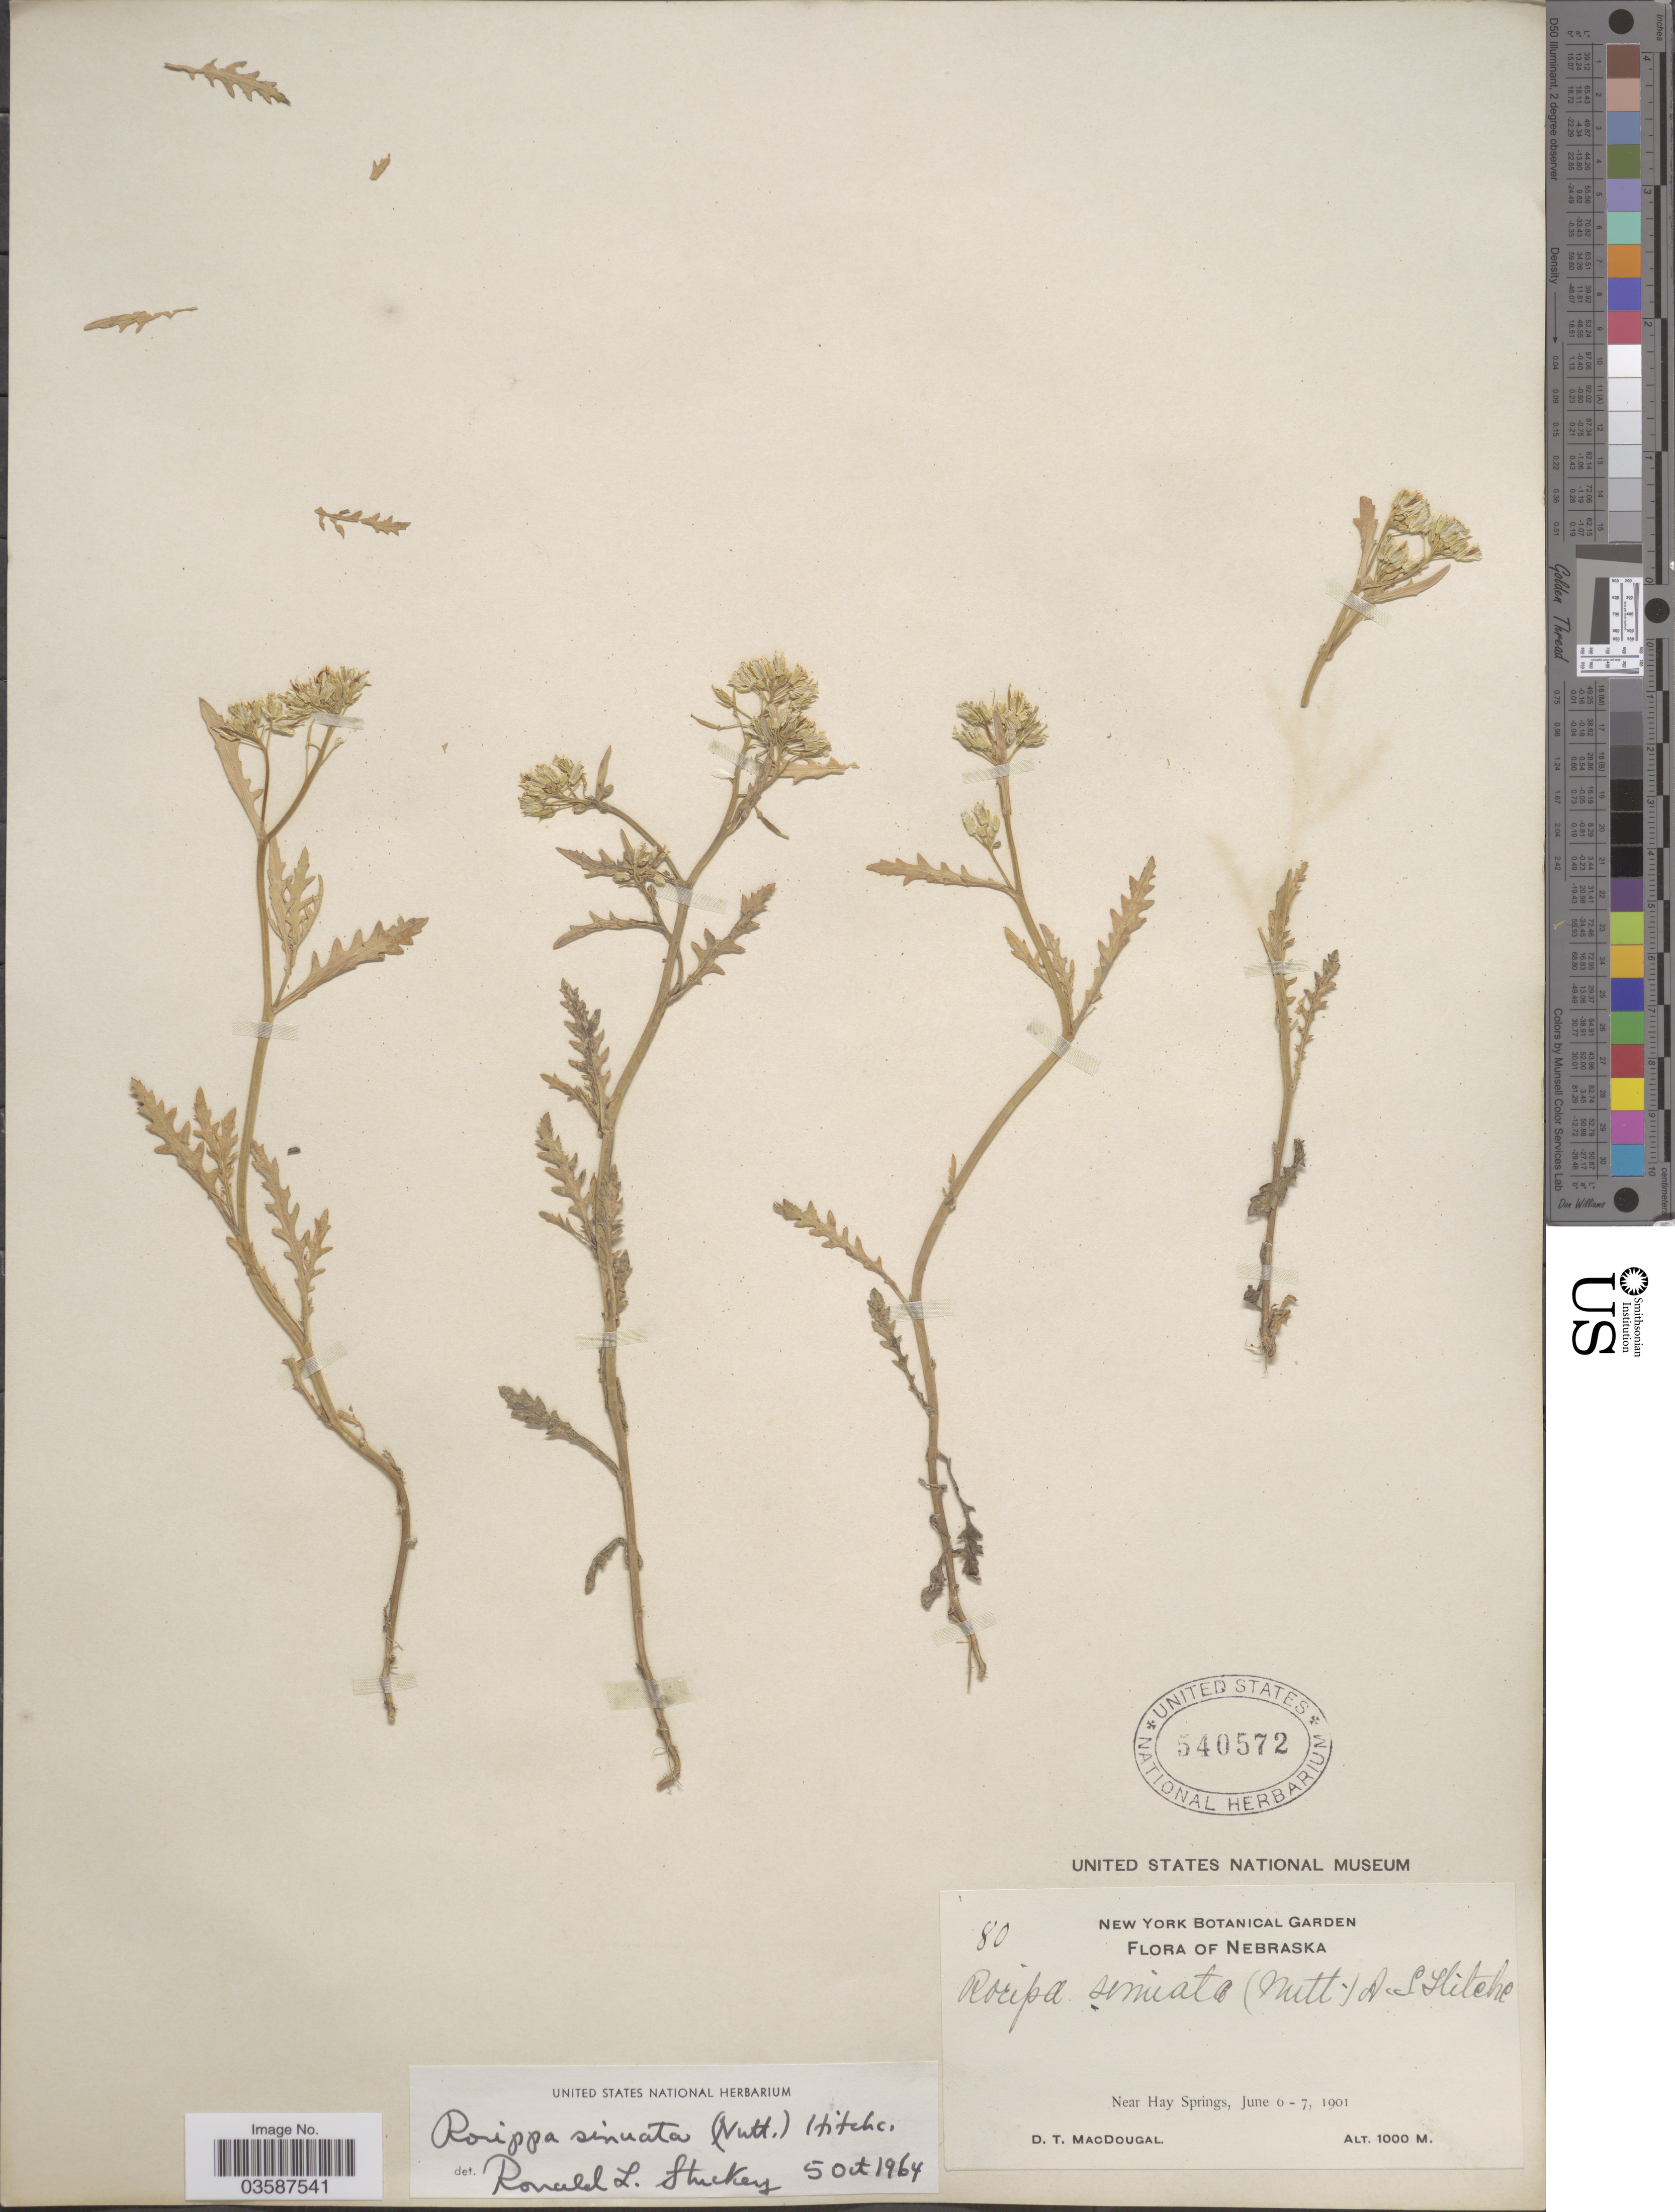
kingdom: Plantae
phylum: Tracheophyta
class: Magnoliopsida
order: Brassicales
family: Brassicaceae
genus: Rorippa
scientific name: Rorippa sinuata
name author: (Nutt.) Hitchc.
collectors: D. T. MacDougal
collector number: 80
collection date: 1901-06-06/1901-06-07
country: United States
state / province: Nebraska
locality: Near Hay Springs.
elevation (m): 1000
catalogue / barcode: US 540572